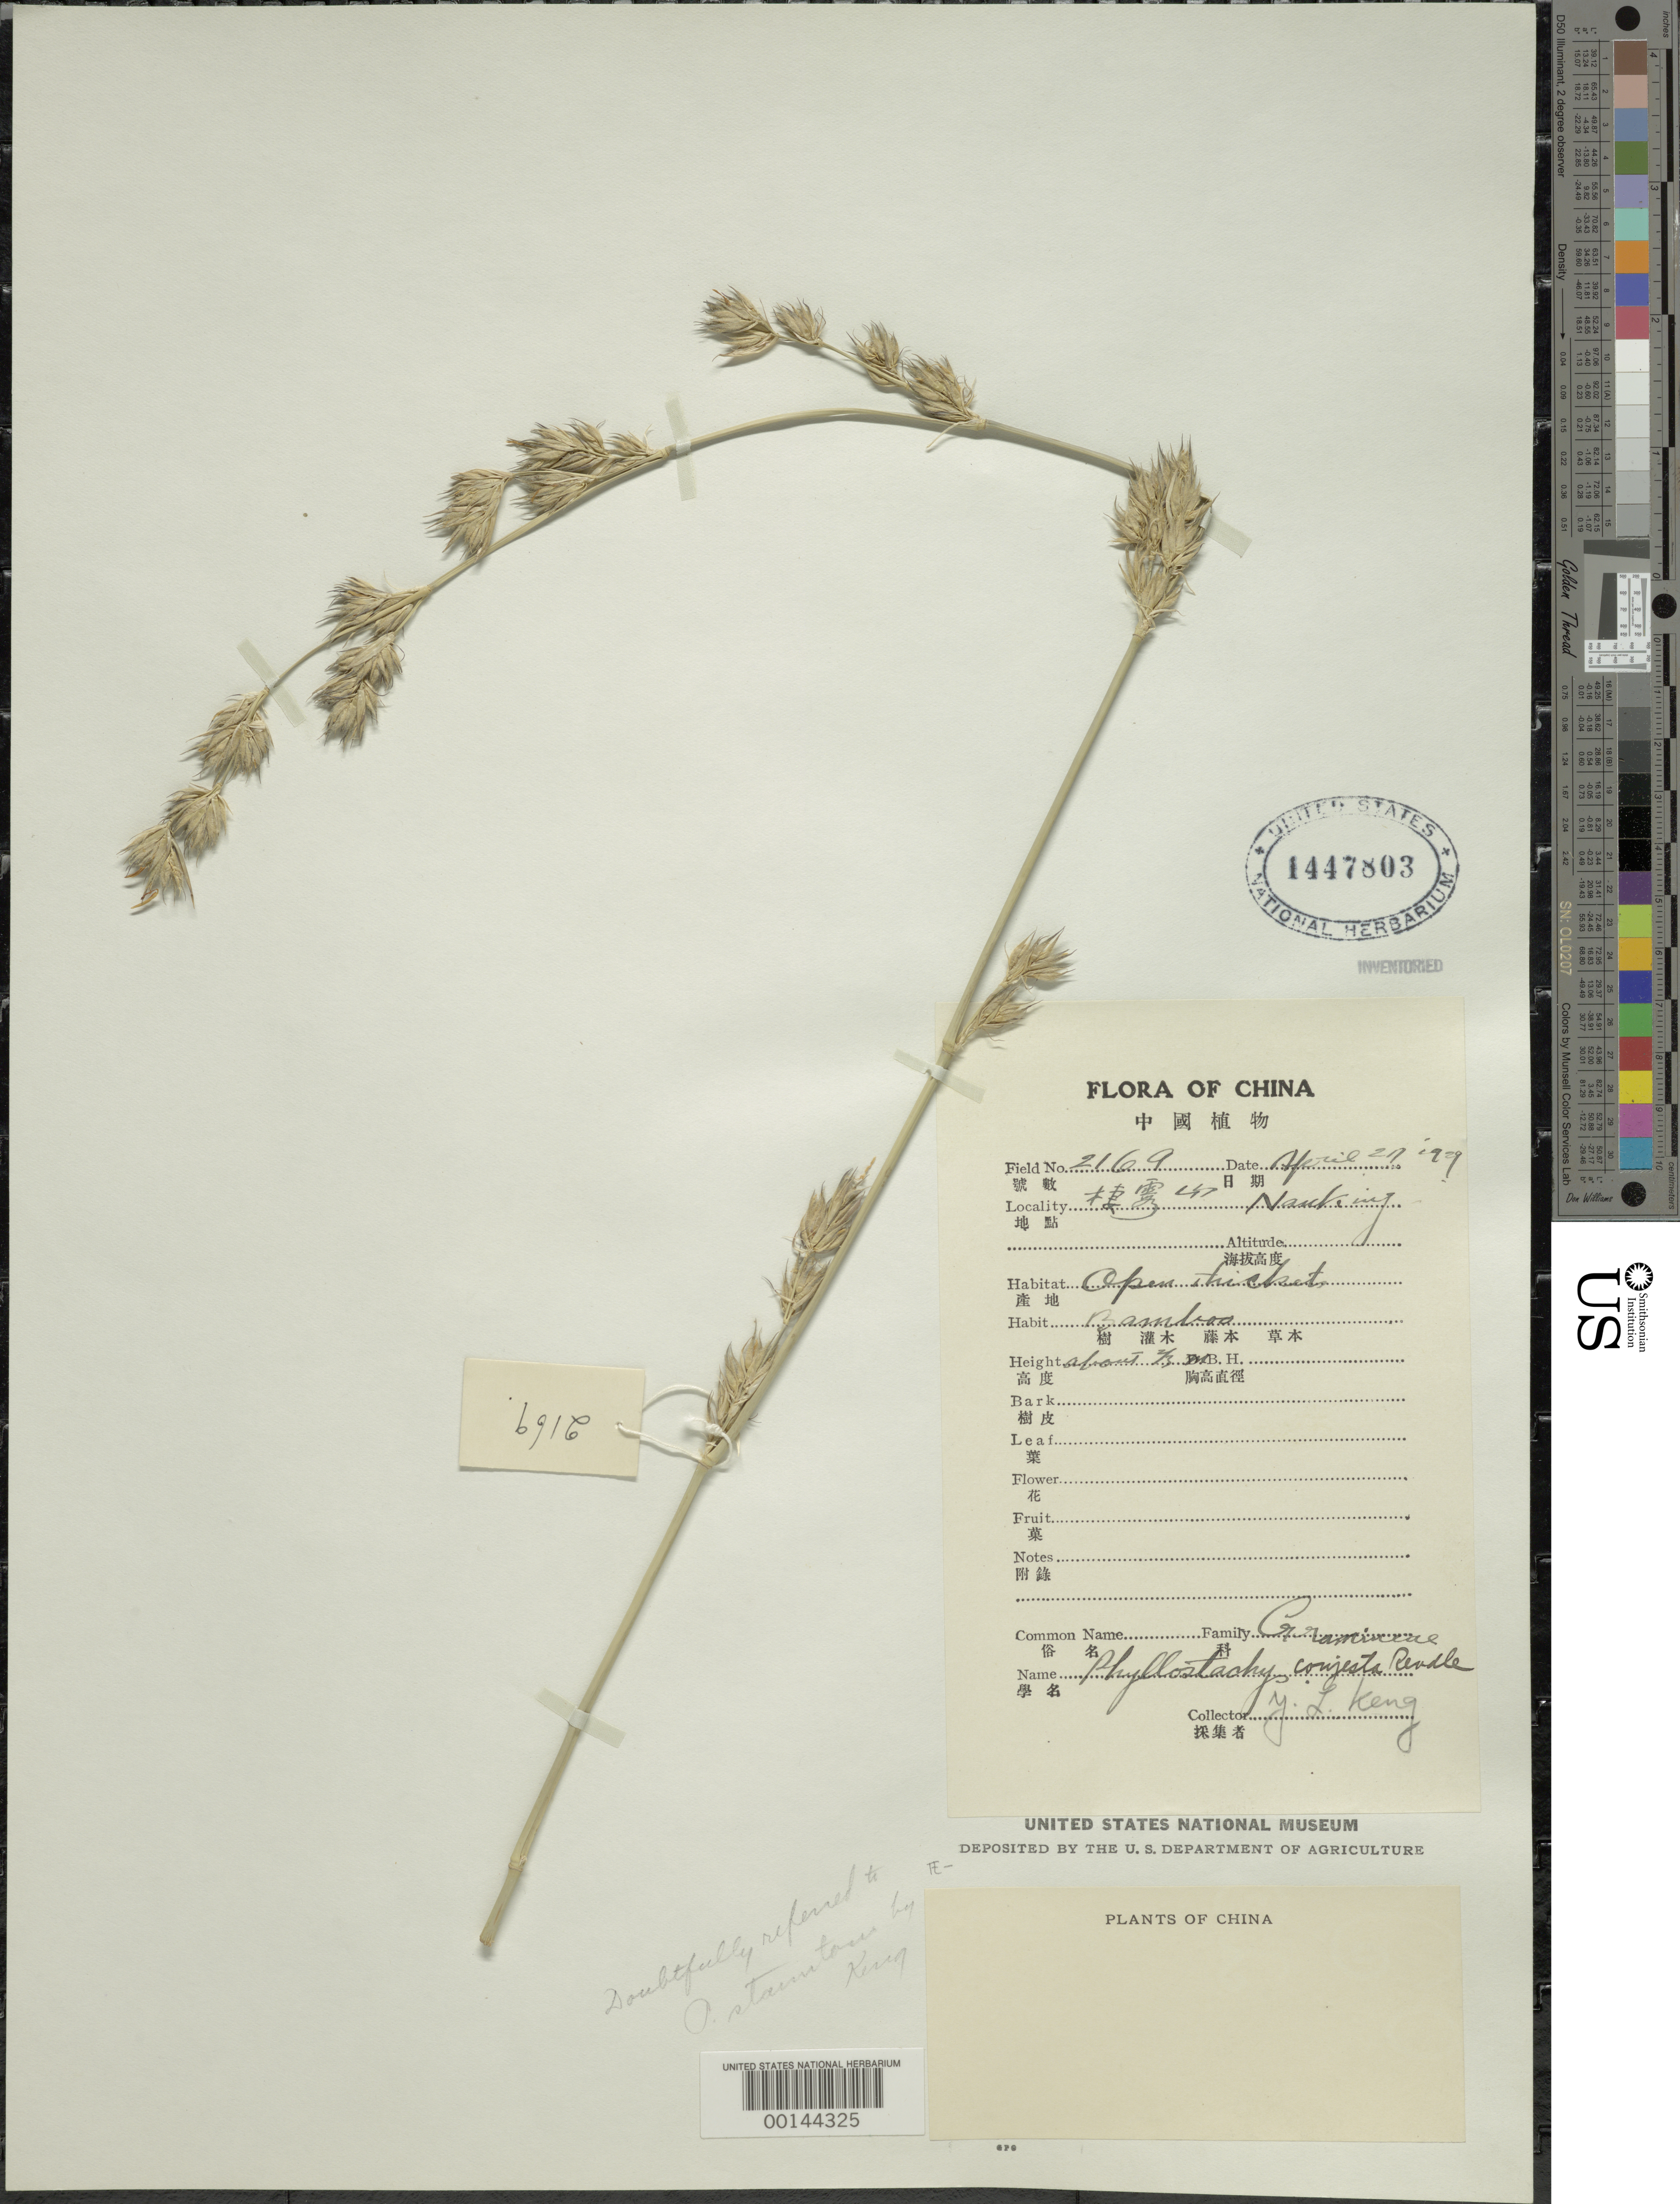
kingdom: Plantae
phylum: Tracheophyta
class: Liliopsida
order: Poales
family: Poaceae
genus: Phyllostachys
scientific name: Phyllostachys nigra var. nigra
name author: (Lodd. ex Lindl.) Munro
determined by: Poaceae Reorganization Project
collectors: Y. L. Keng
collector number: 2169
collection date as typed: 27 Apr 1929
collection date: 1929-04-27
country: China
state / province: Jiangsu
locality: Nanjing (Nanking)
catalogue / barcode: US 1447803